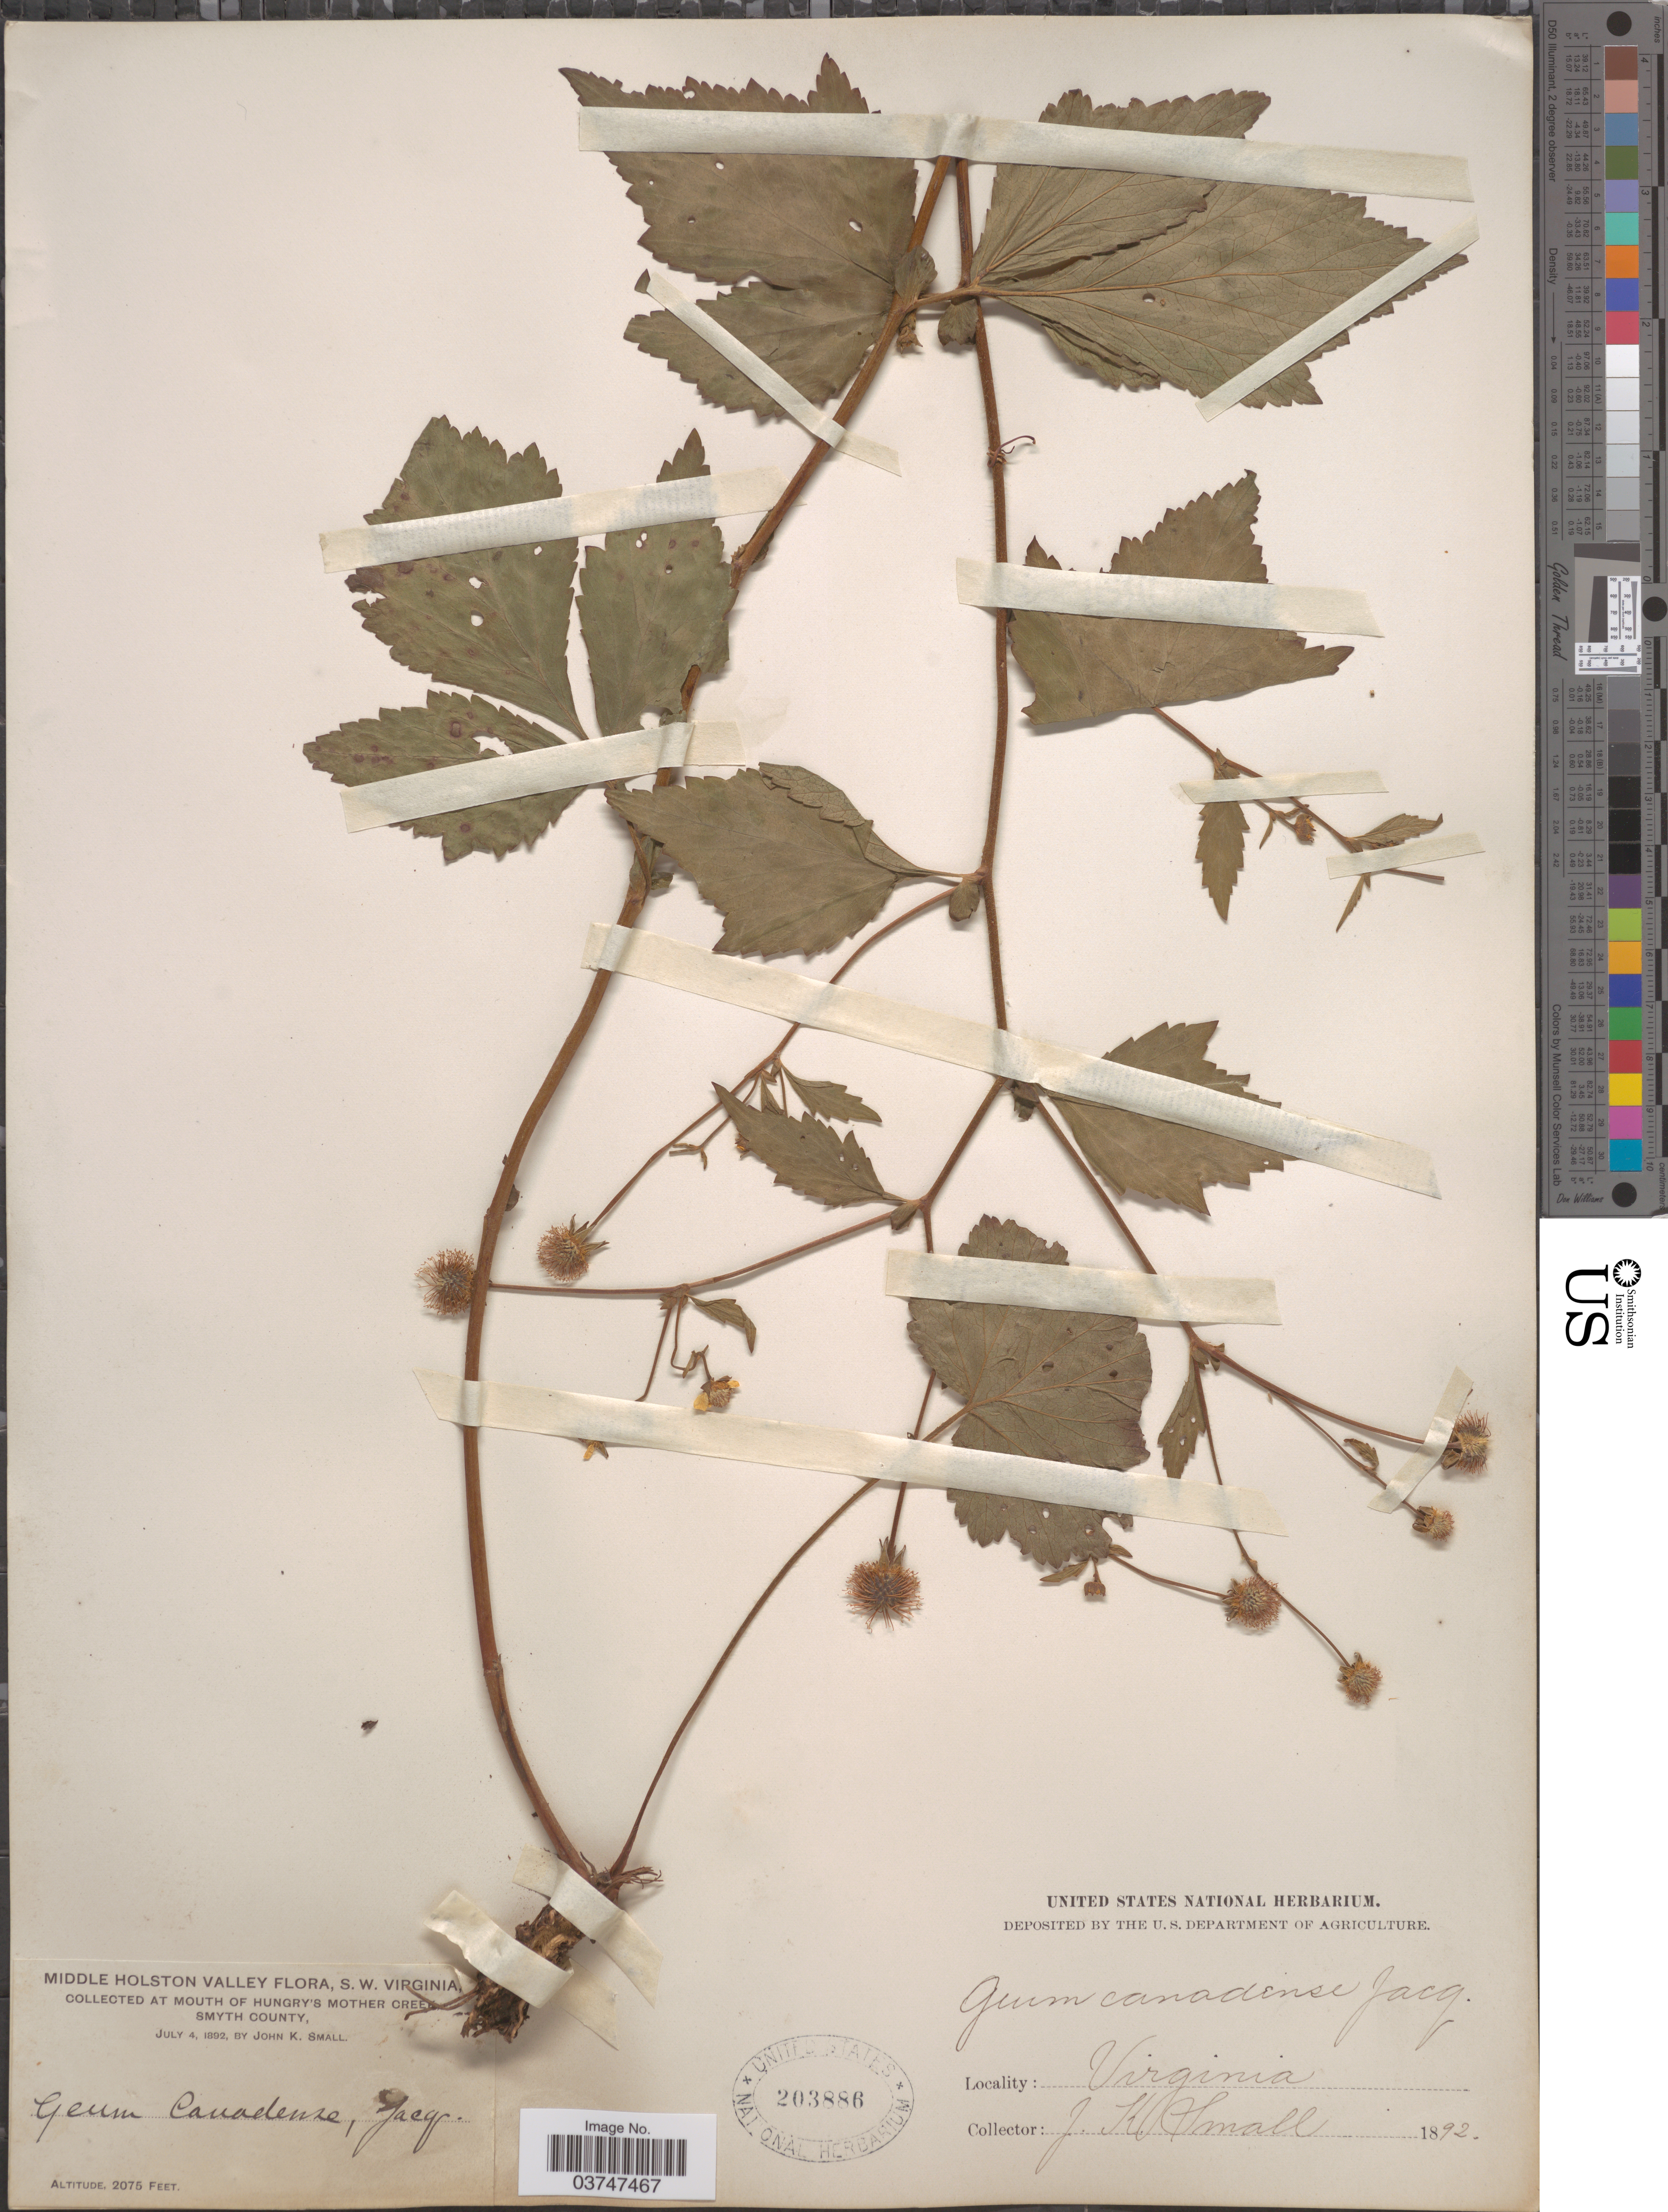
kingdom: Plantae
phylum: Tracheophyta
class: Magnoliopsida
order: Rosales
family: Rosaceae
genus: Geum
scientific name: Geum canadense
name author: Jacq.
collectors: J. K. Small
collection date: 1892-07-04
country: United States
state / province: Virginia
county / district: Smyth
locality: Middle Holston Valley, S.W. Virginia. At mouth of Hungry's Mother Creek, Smyth County.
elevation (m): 632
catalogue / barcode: US 203886